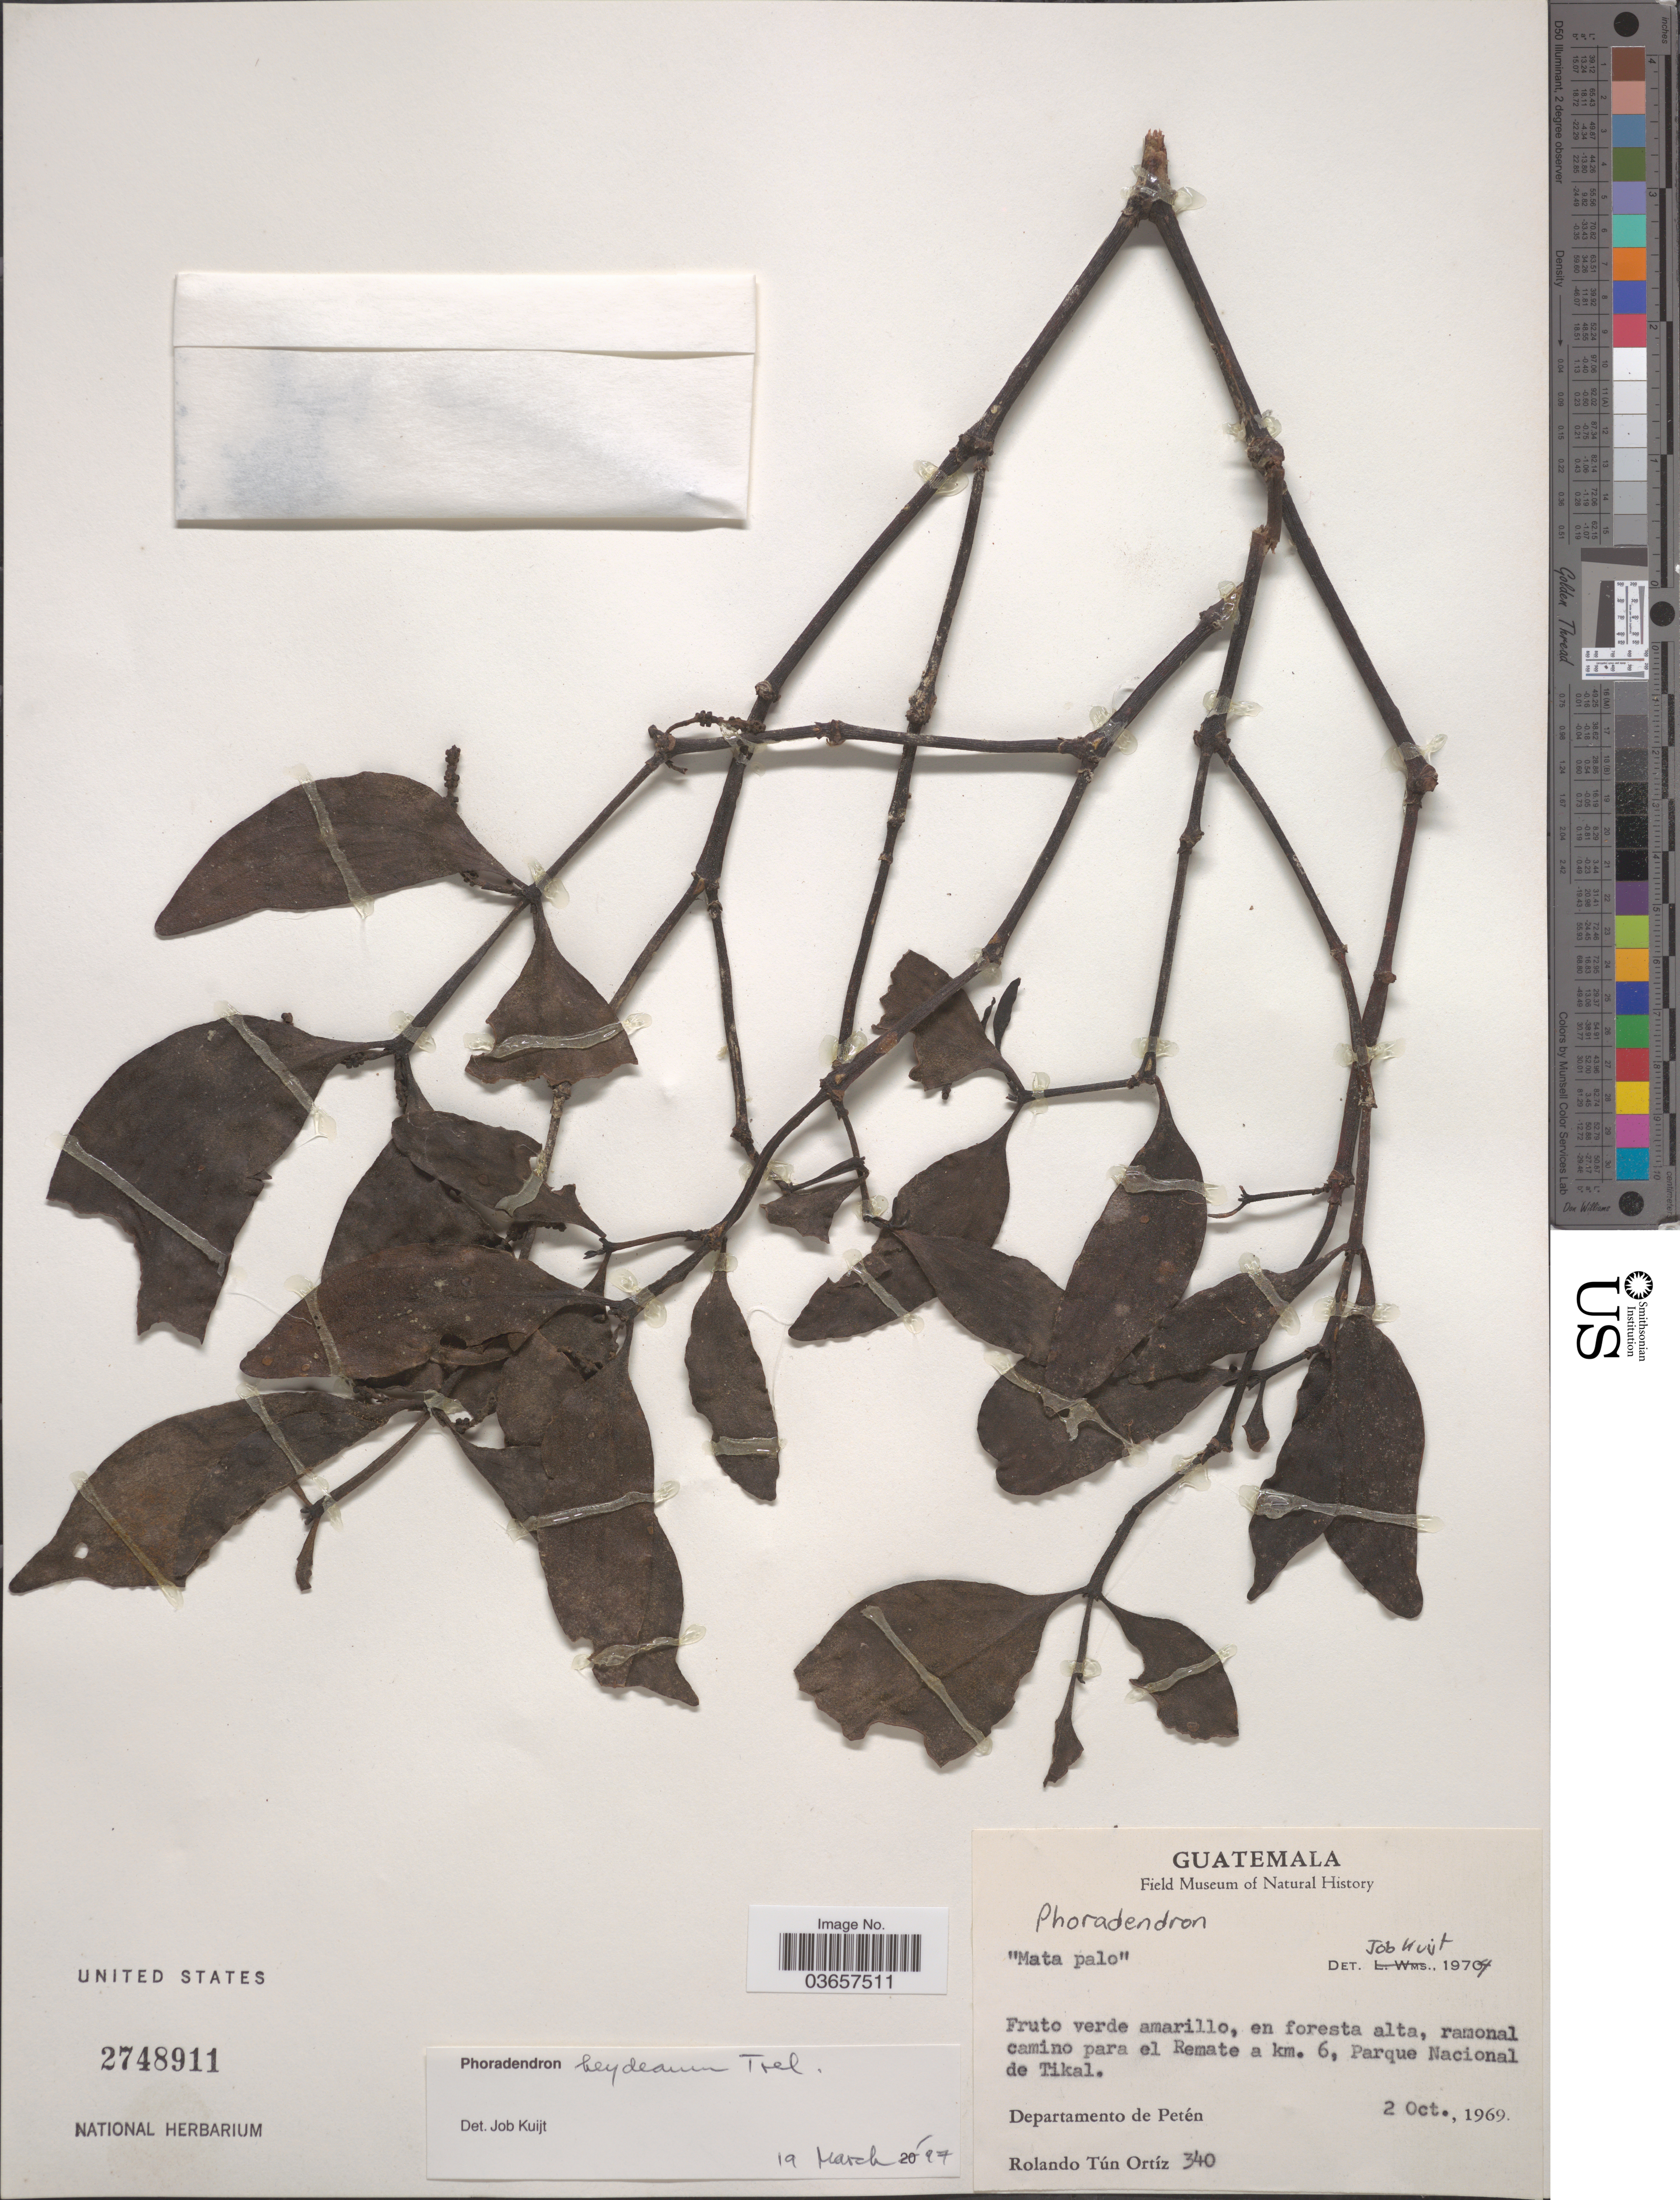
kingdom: Plantae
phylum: Tracheophyta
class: Magnoliopsida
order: Santalales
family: Viscaceae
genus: Phoradendron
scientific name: Phoradendron heydeanum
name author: Trel.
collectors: R. T. Ortíz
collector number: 340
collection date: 1969-10-02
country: Guatemala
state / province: El Petén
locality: Ramonal camino para el Remate a km. 6, Parque Nacional de Tikal. Departamento de Petén.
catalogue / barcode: US 2748911